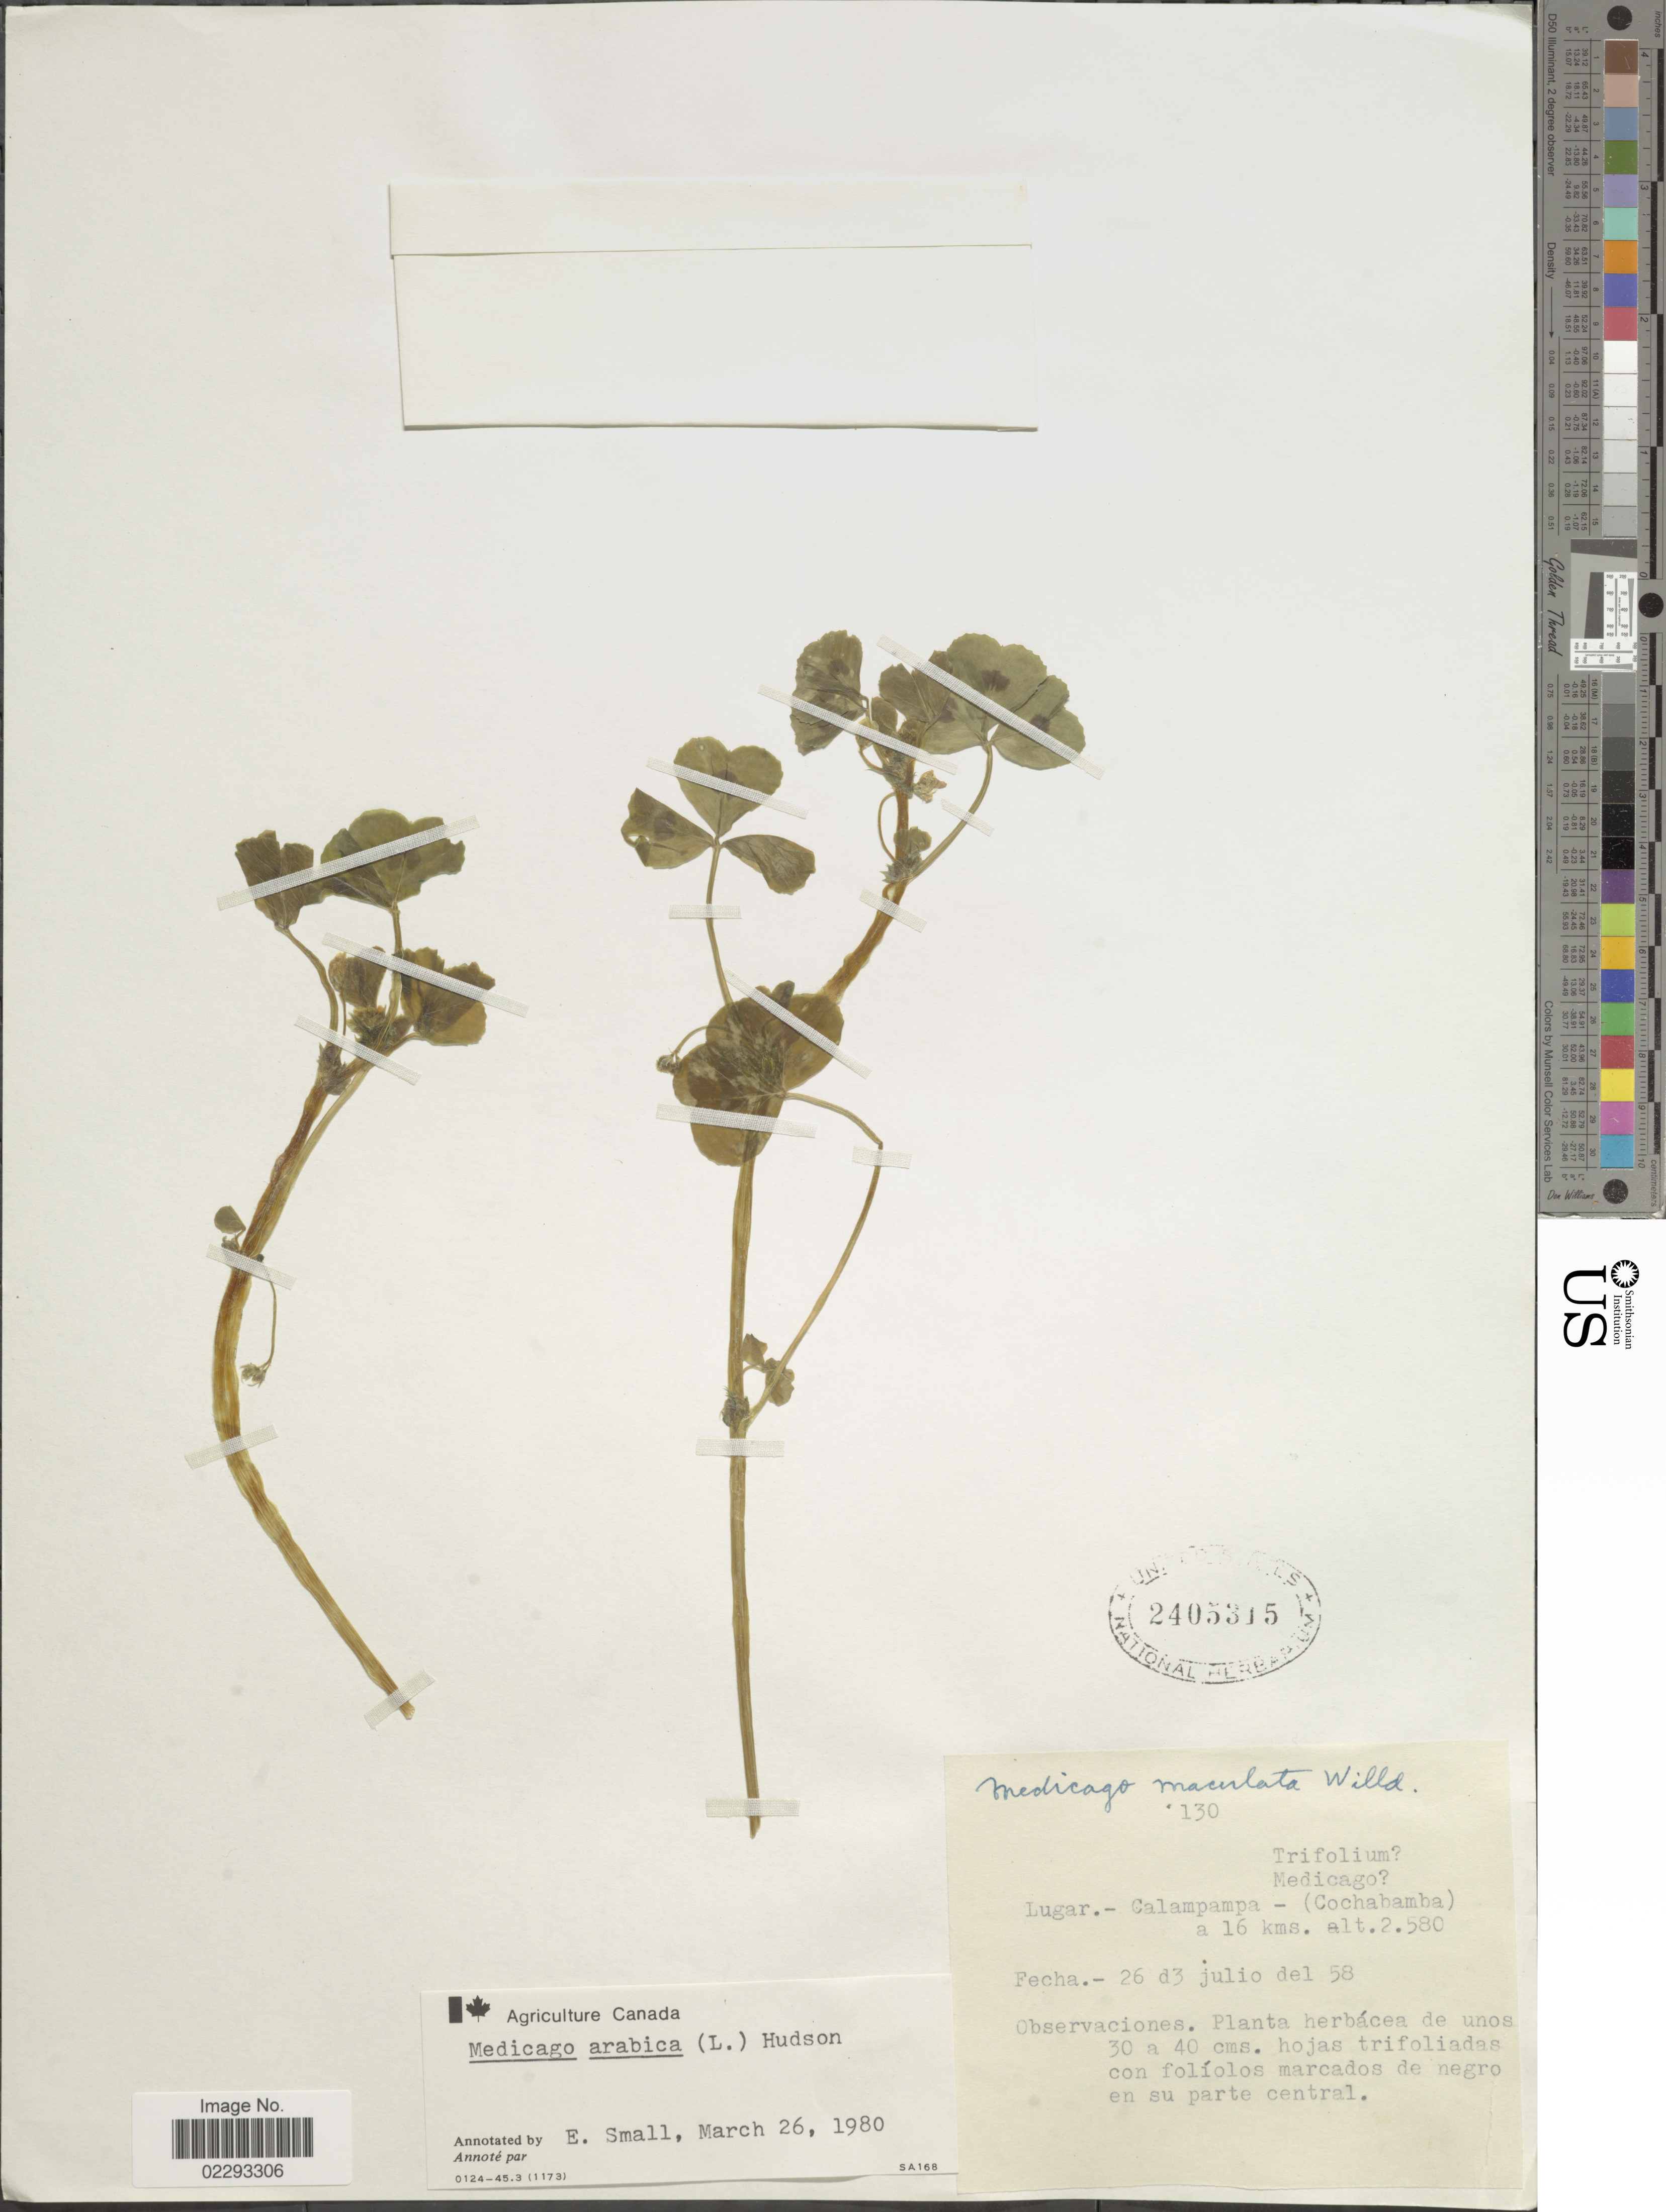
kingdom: Plantae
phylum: Tracheophyta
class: Magnoliopsida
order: Fabales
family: Fabaceae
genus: Medicago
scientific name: Medicago arabica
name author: (L.) Huds.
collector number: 130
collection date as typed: Transcribed d/m/y: 26/7/58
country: Bolivia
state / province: Cochabamba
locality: Lugar.-Calapampa a 16 kms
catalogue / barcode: US 2405315